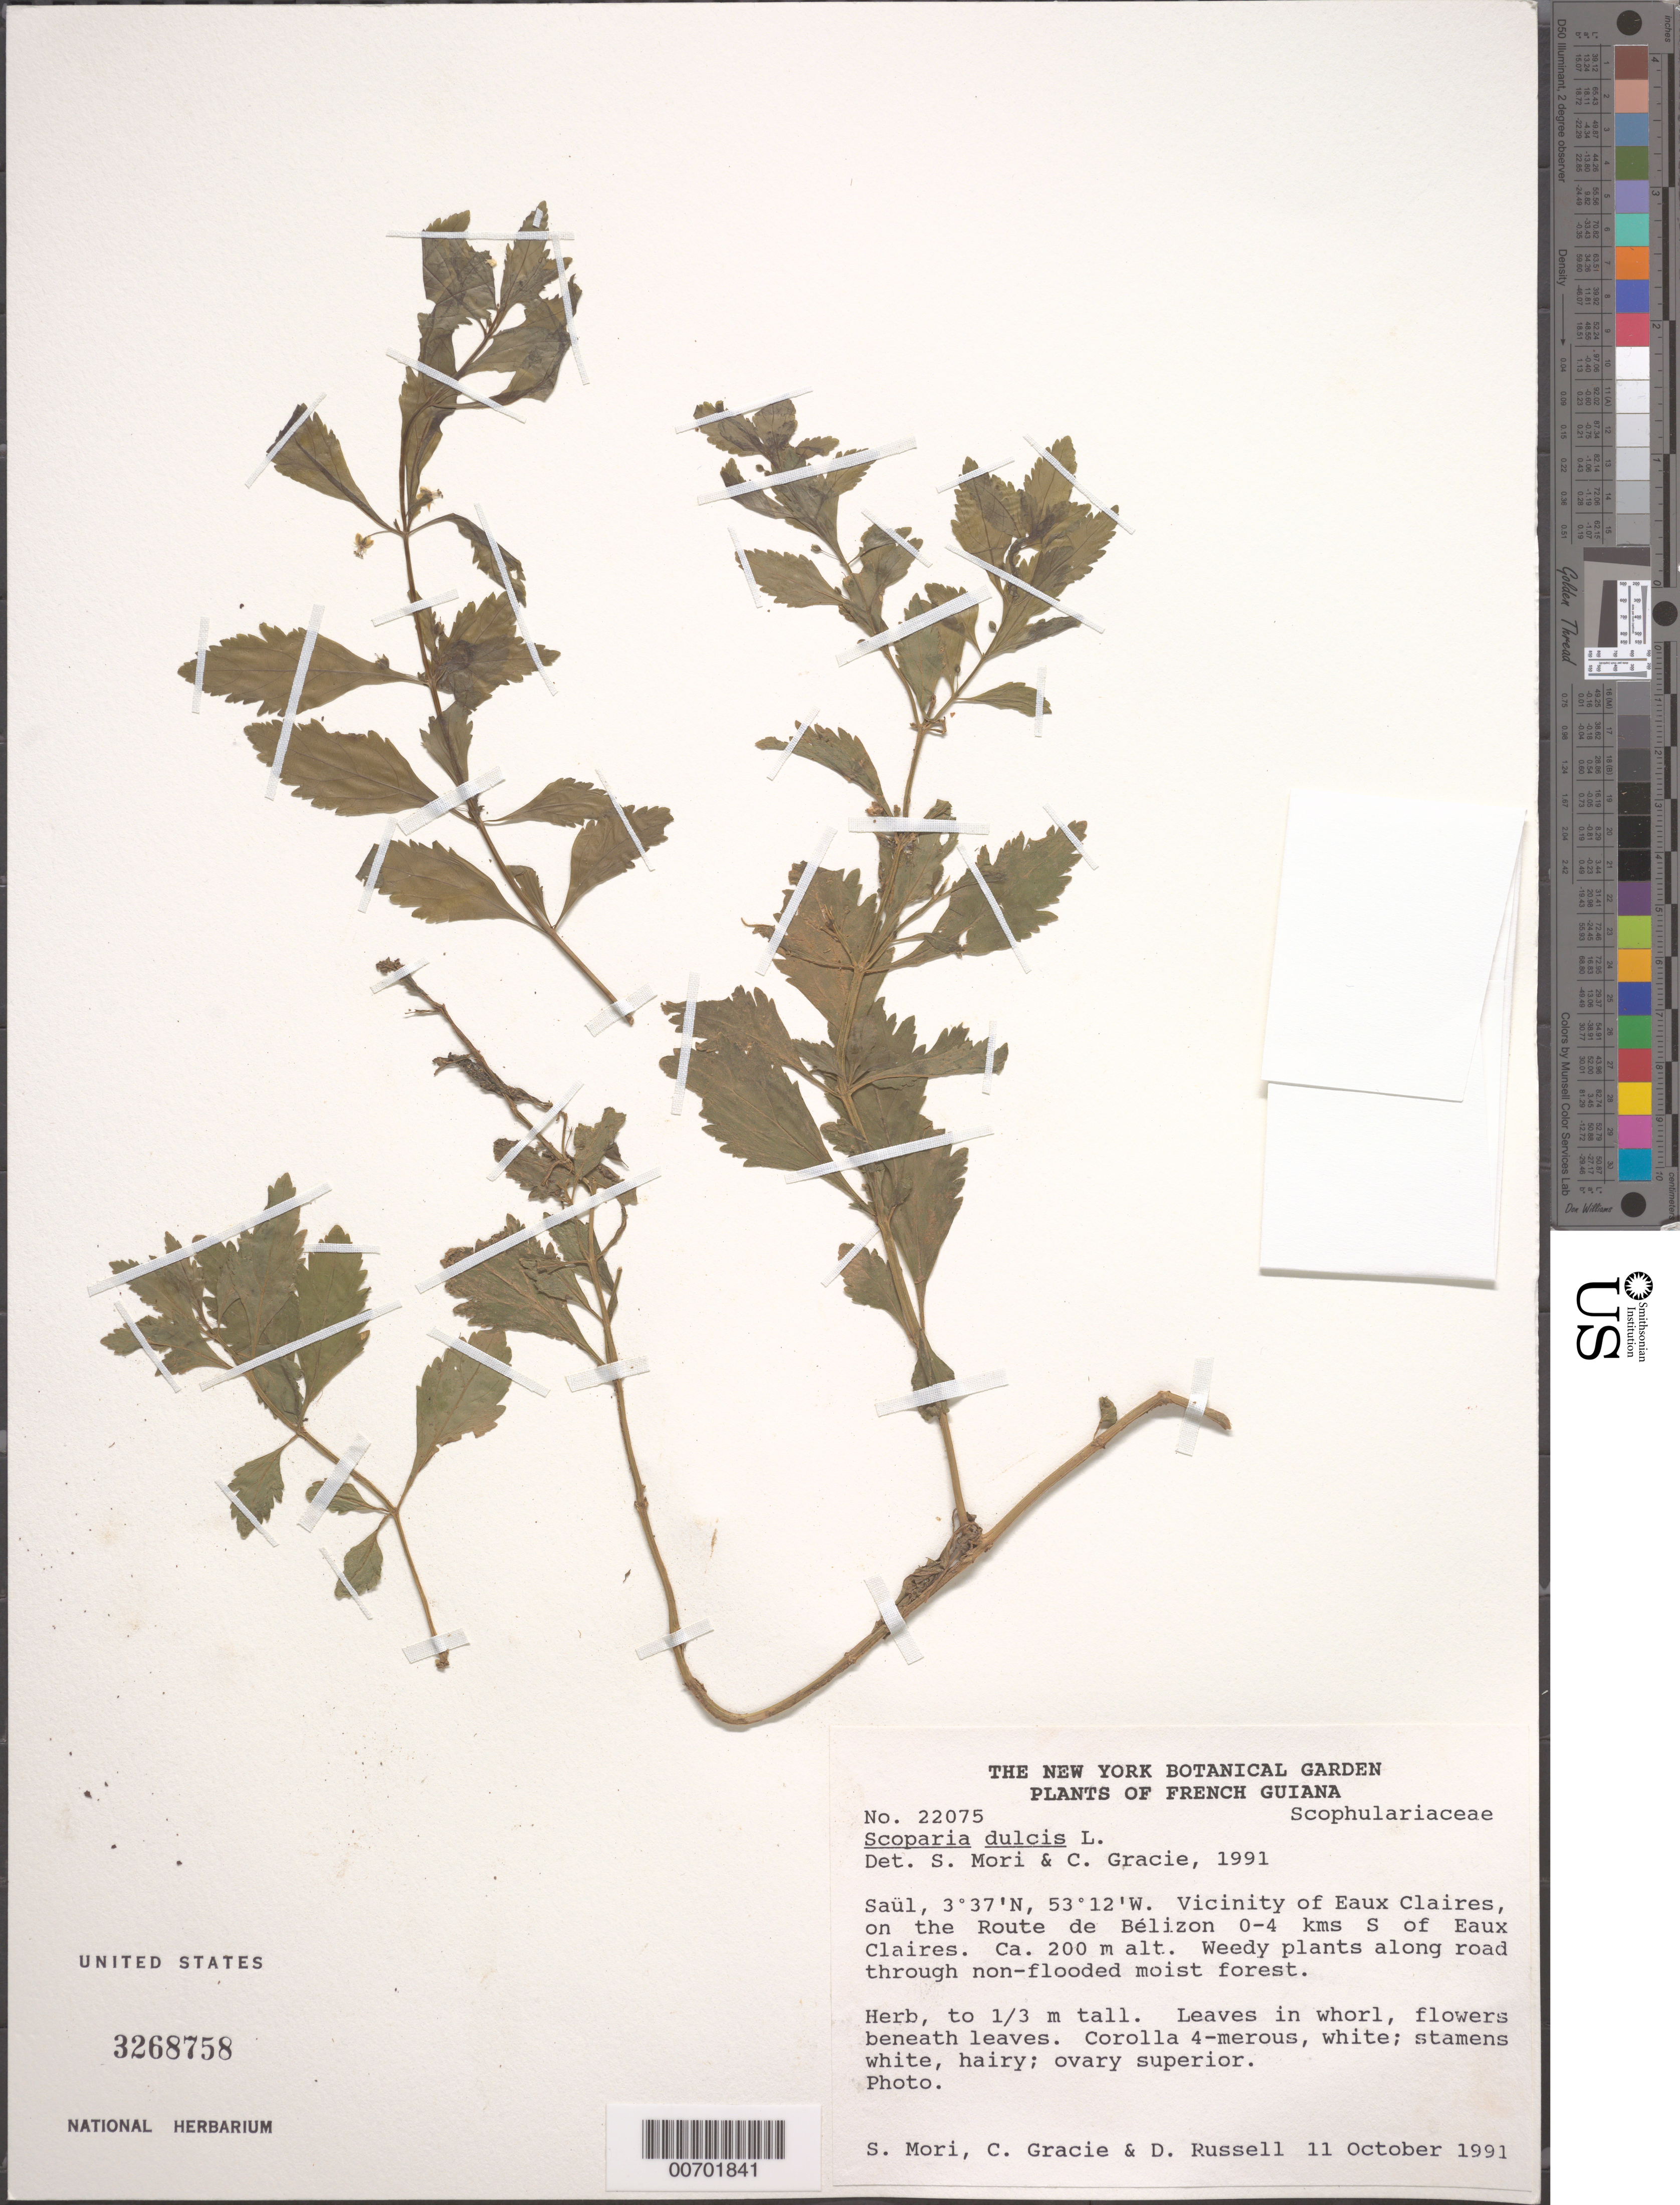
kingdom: Plantae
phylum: Tracheophyta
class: Magnoliopsida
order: Lamiales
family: Plantaginaceae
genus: Scoparia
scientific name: Scoparia dulcis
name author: L.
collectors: S. Mori, C. A. Gracie, J. Lazzaroni, B. Rishel, D. Russell & F. Wright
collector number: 22075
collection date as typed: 11-Oct-91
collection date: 1991-10-11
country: French Guiana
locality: Saül, vicinity of Eaux Claires, on Route de Belizon 0-4 kms south of Eaux Claires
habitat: Along road through non-flooded moist forest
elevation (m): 200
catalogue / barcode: US 3268758